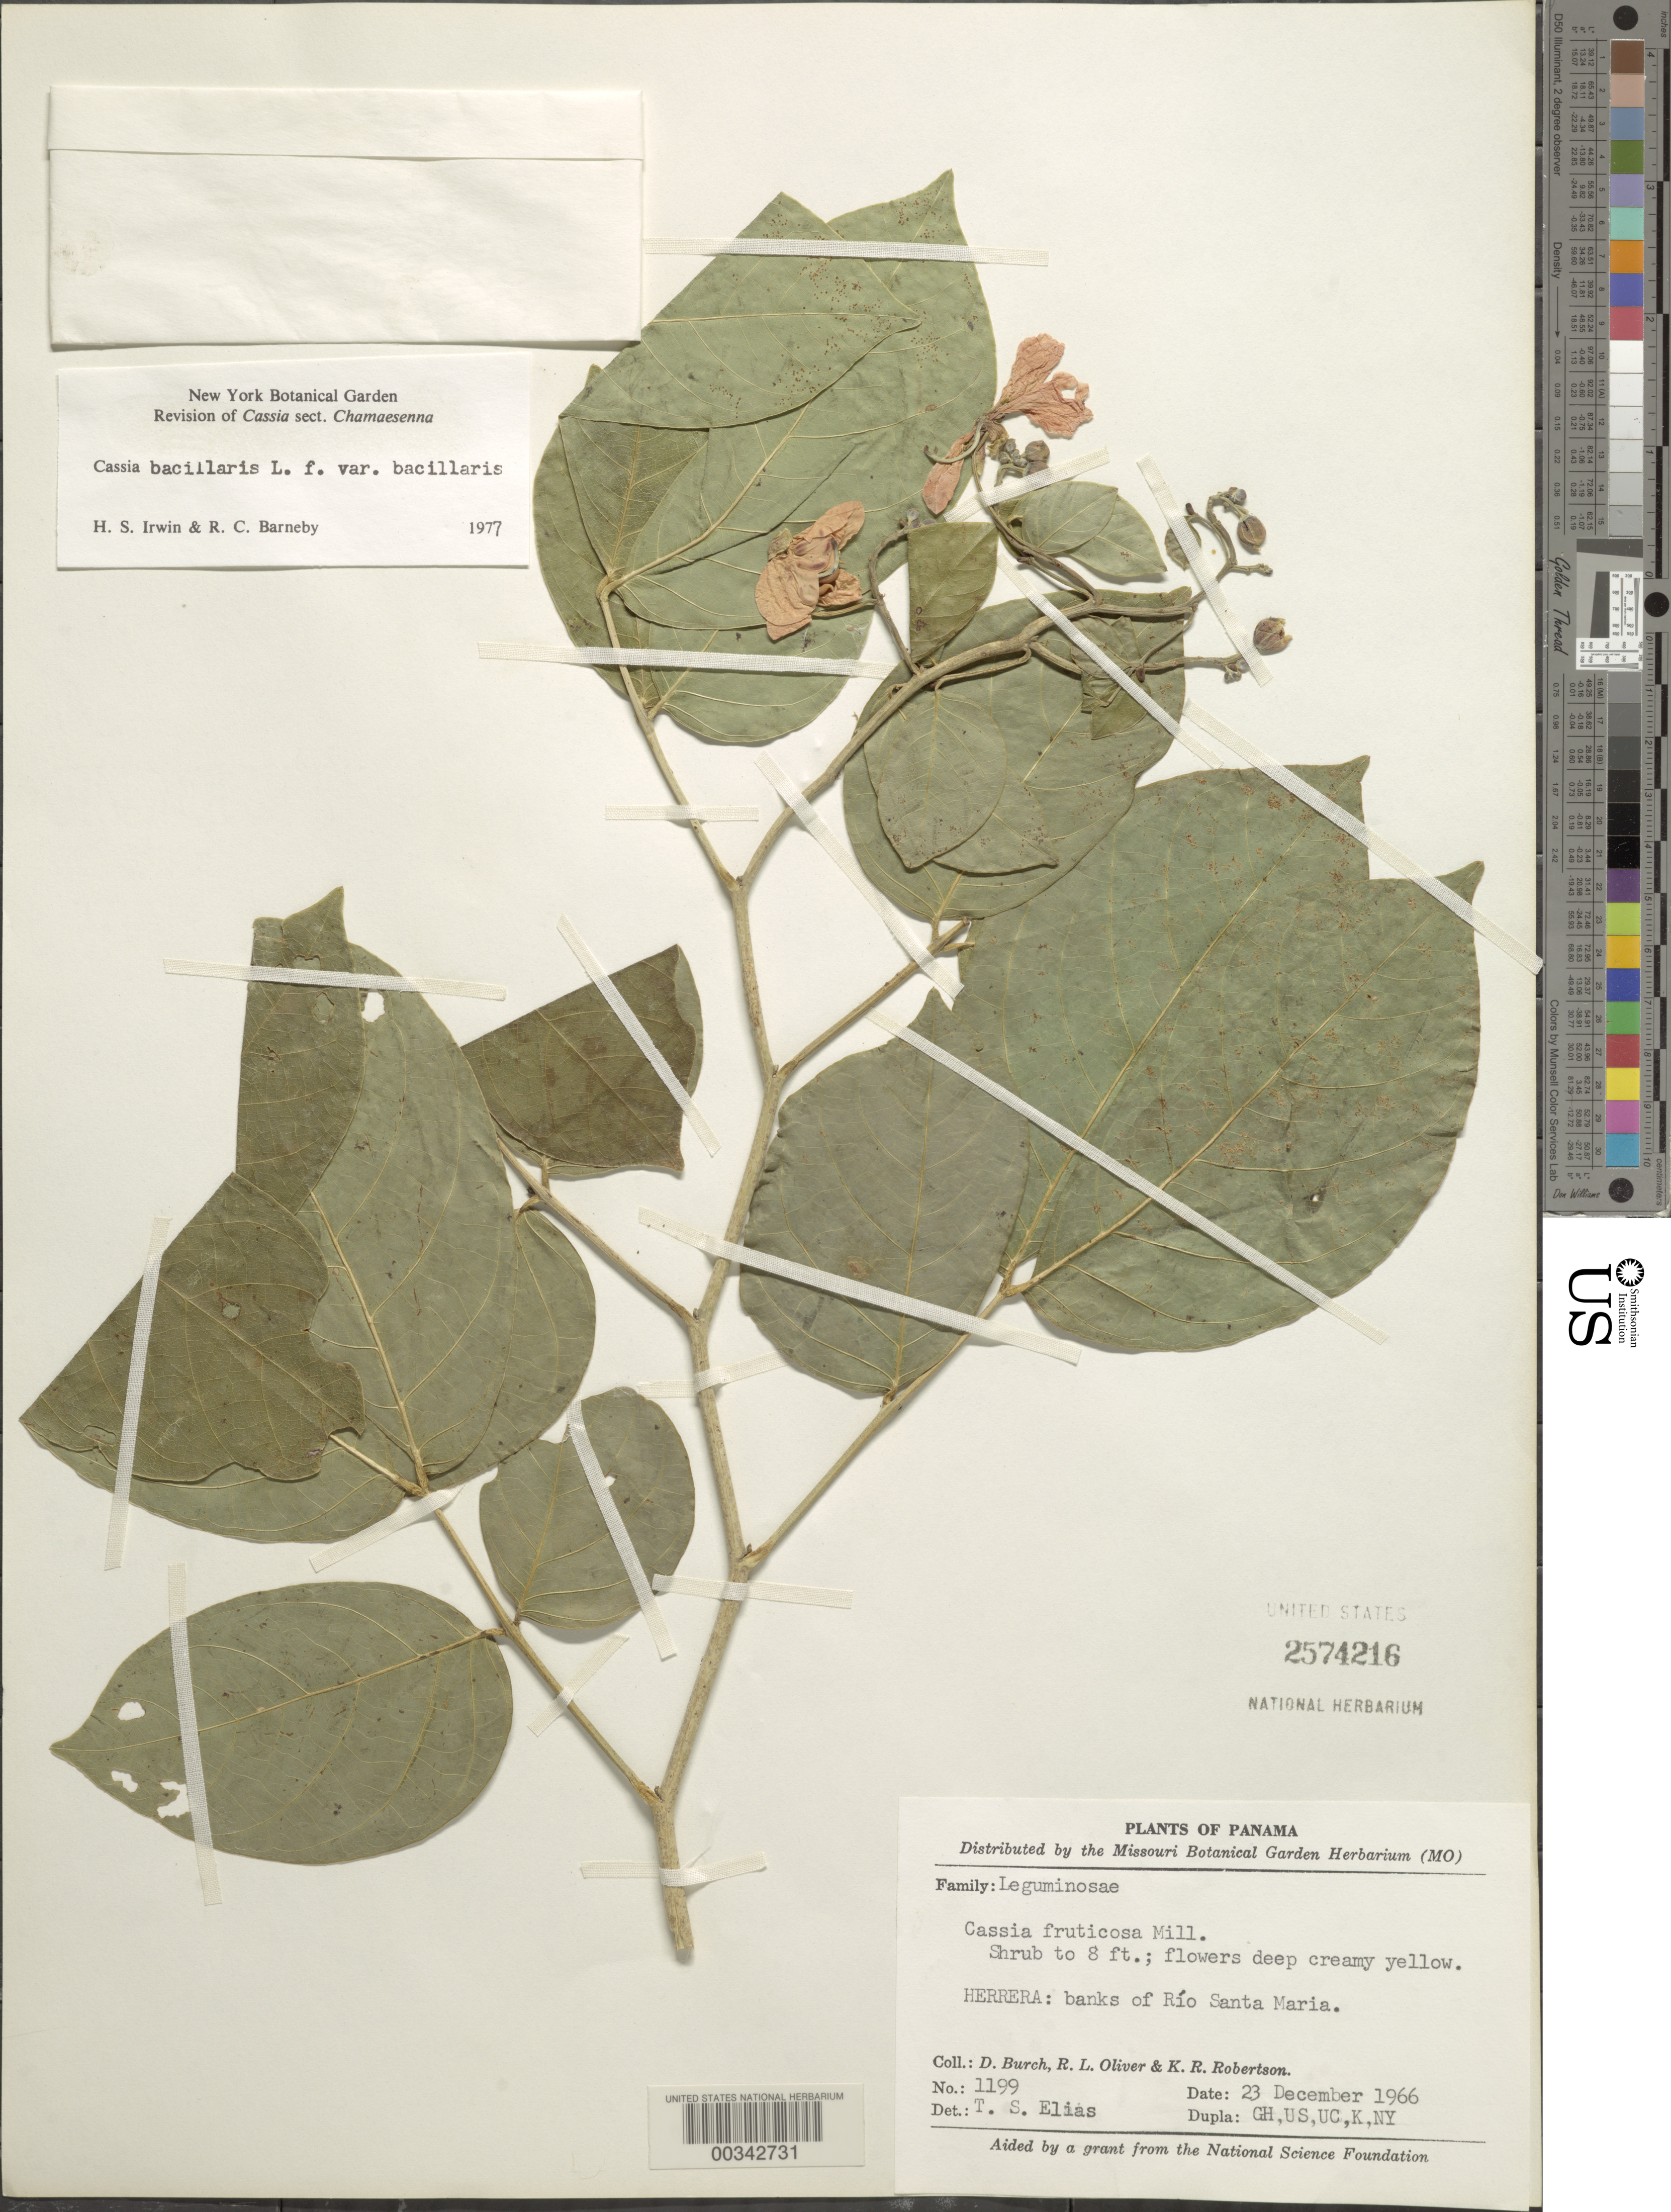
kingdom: Plantae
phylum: Tracheophyta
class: Magnoliopsida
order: Fabales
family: Fabaceae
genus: Senna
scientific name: Senna bacillaris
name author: (L. f.) H.S. Irwin & Barneby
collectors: D. Burch, R. L. Oliver & K. R. Robertson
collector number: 1199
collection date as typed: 23 Dec 1966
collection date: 1966-12-23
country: Panama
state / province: Herrera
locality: Banks of Rio Santa Maria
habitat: River bank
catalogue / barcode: US 2574216